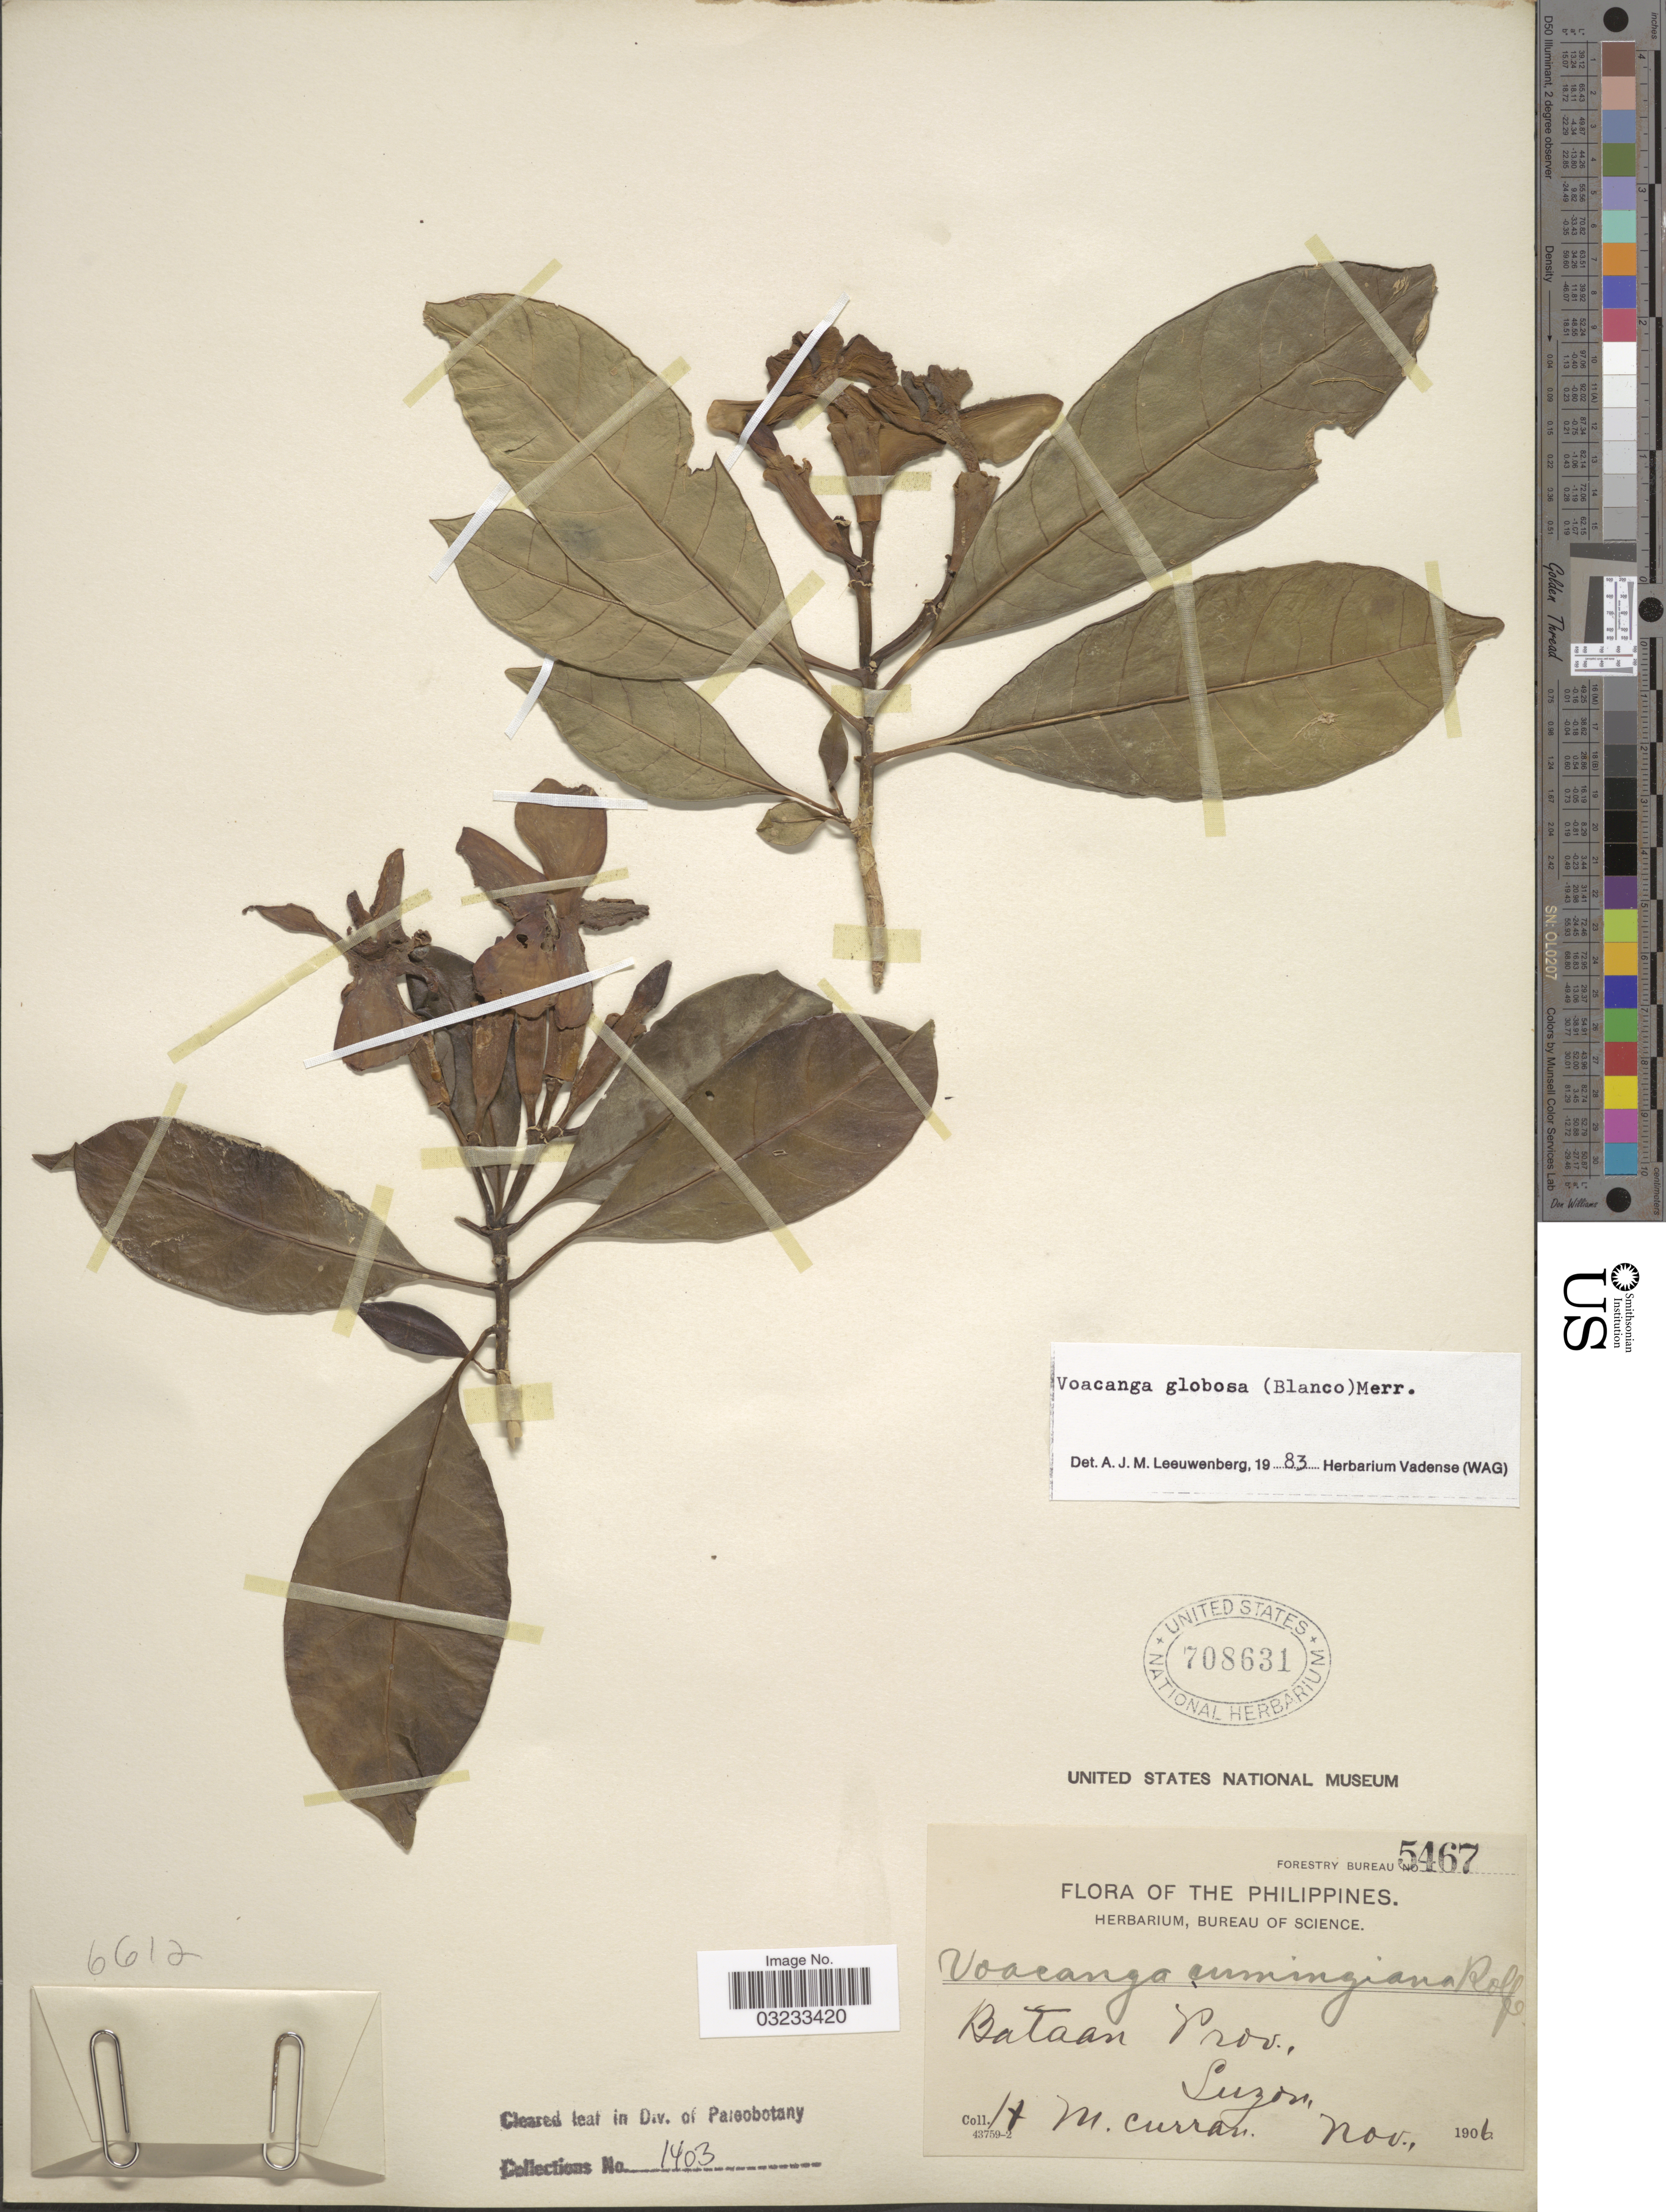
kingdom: Plantae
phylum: Tracheophyta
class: Magnoliopsida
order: Gentianales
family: Apocynaceae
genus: Voacanga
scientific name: Voacanga globosa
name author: (Blanco) Merr.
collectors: H. M. Curran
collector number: Forestry Bureau 5467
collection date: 1906-11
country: Philippines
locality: Bataan Prov., Luzon.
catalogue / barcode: US 708631